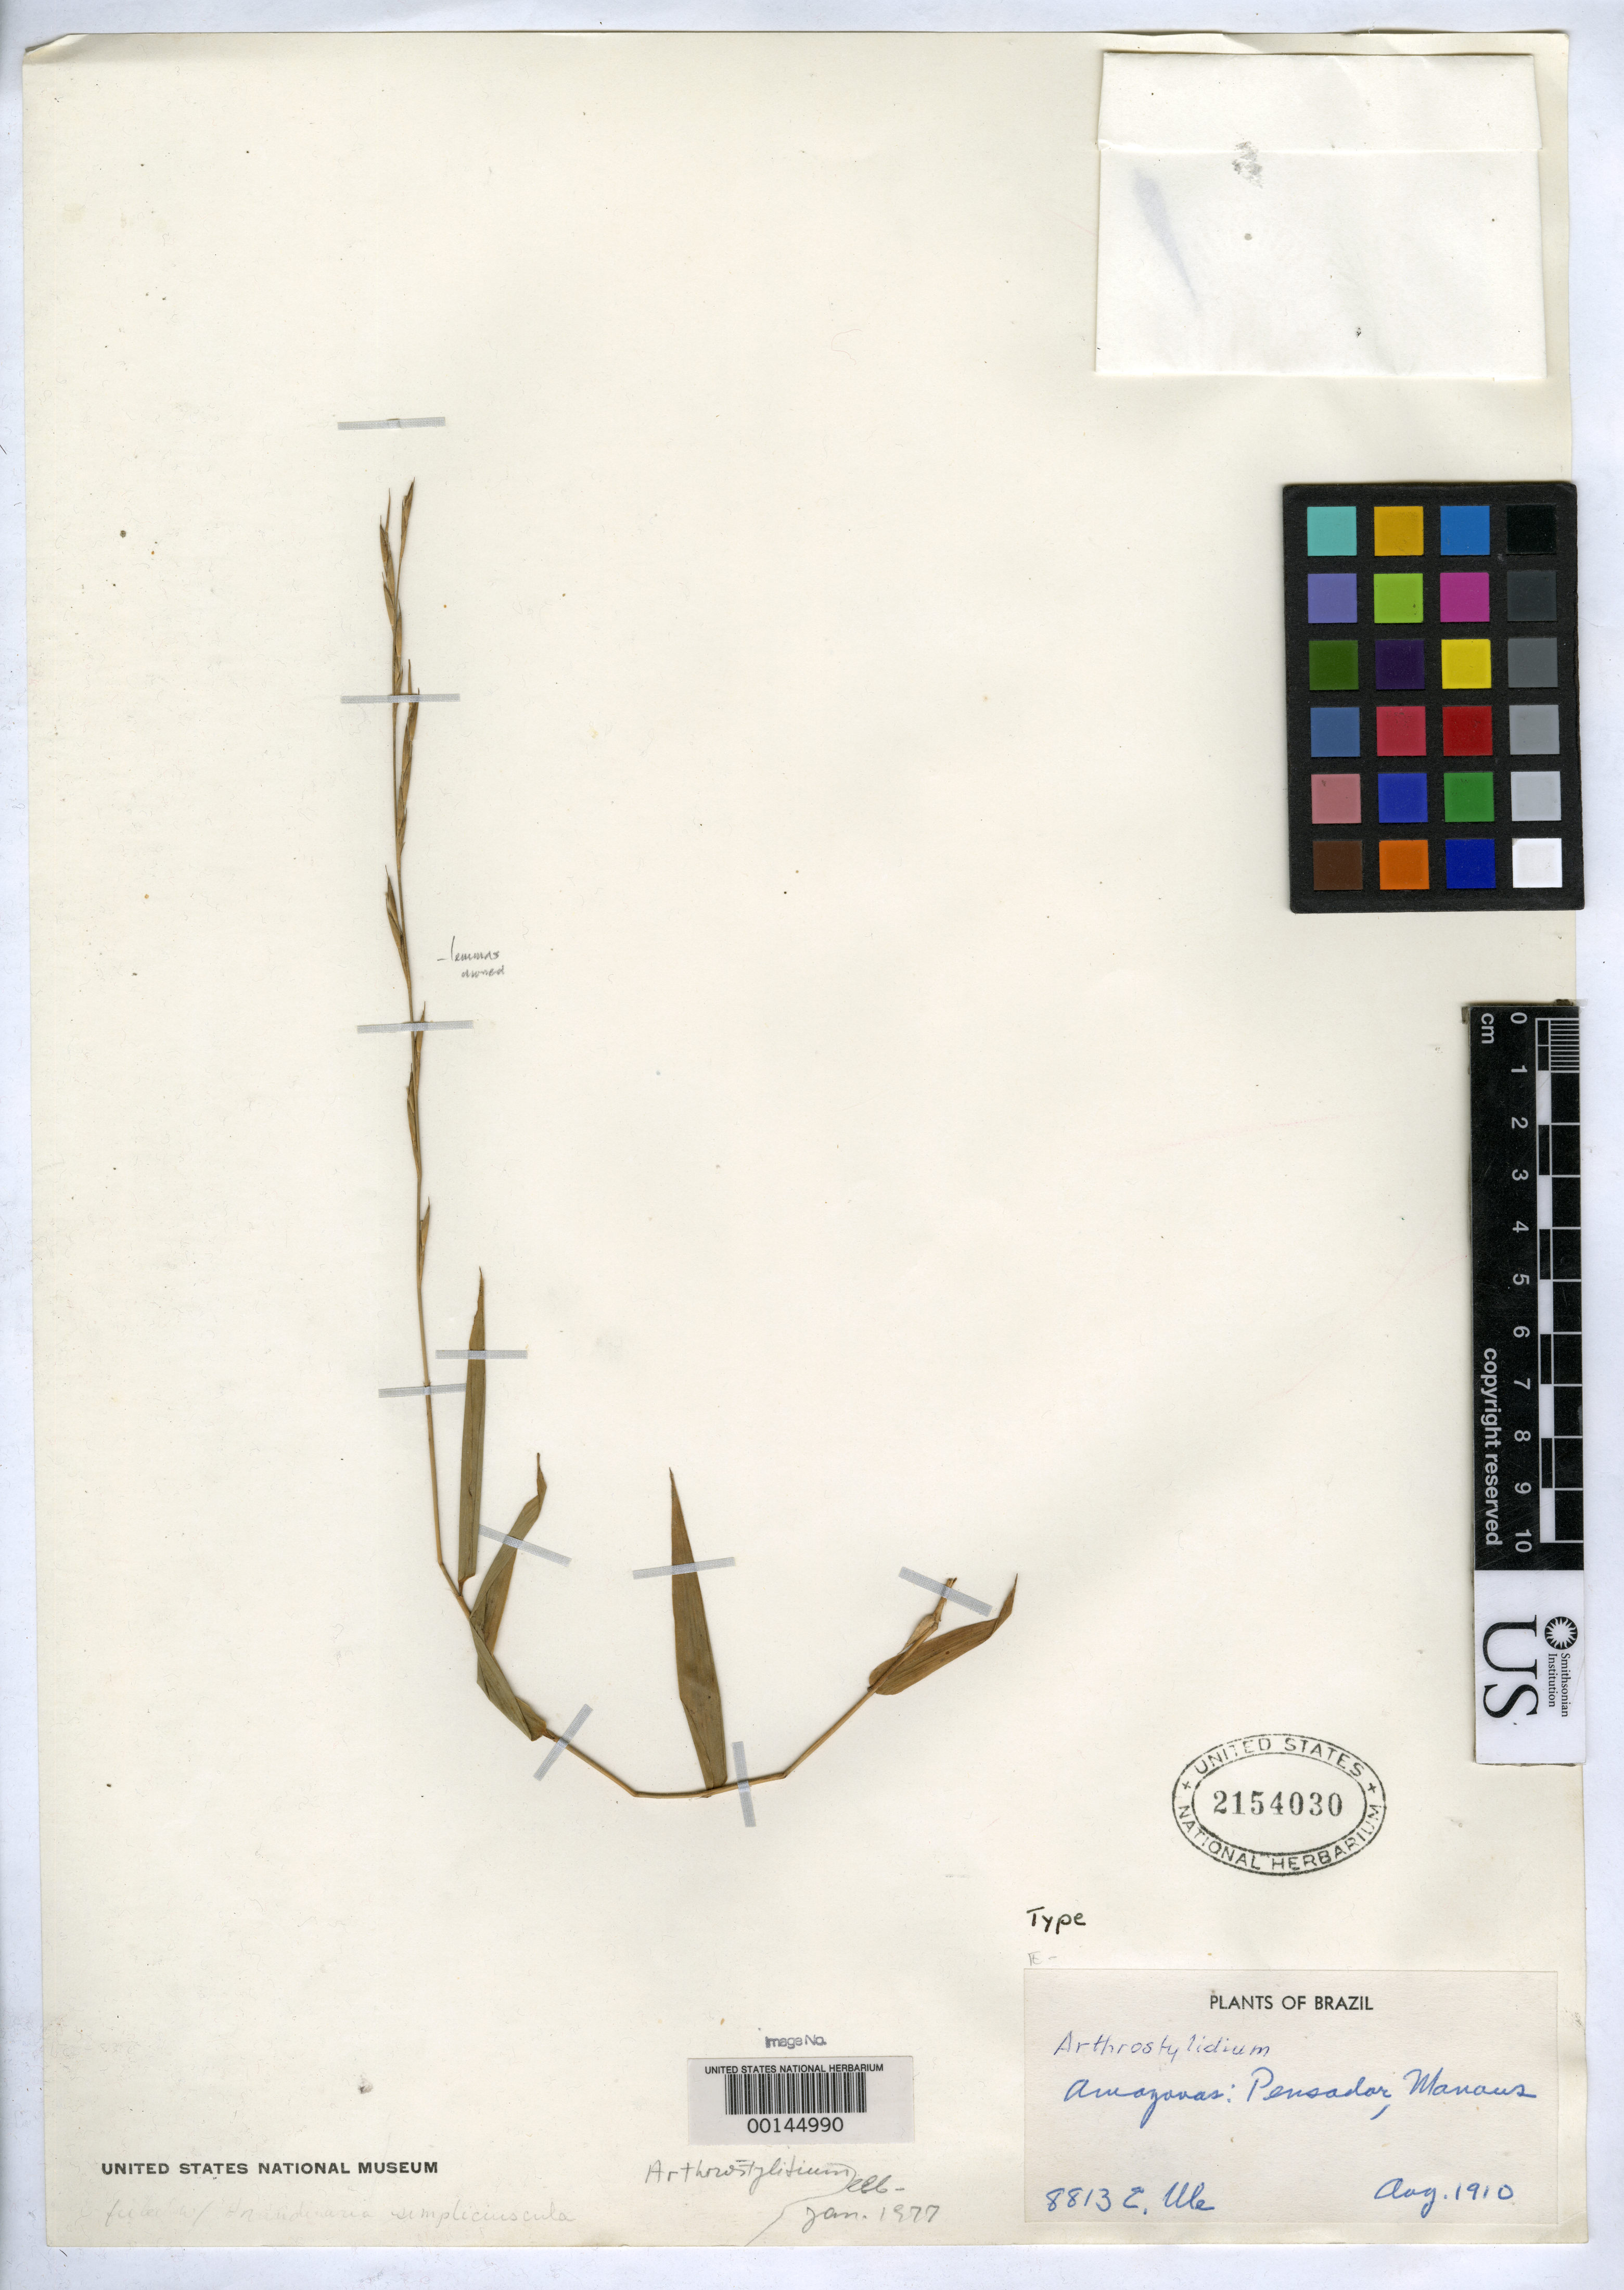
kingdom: Plantae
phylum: Tracheophyta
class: Liliopsida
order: Poales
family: Poaceae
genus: Arundinaria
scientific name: Arundinaria simpliciuscula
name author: Pilg.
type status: Isotype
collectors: E. H. Ule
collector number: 8813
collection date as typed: Aug 1910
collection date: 1910-08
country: Brazil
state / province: Amazonas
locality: Manaos, Pensador Rio Negro.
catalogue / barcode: US 2154030